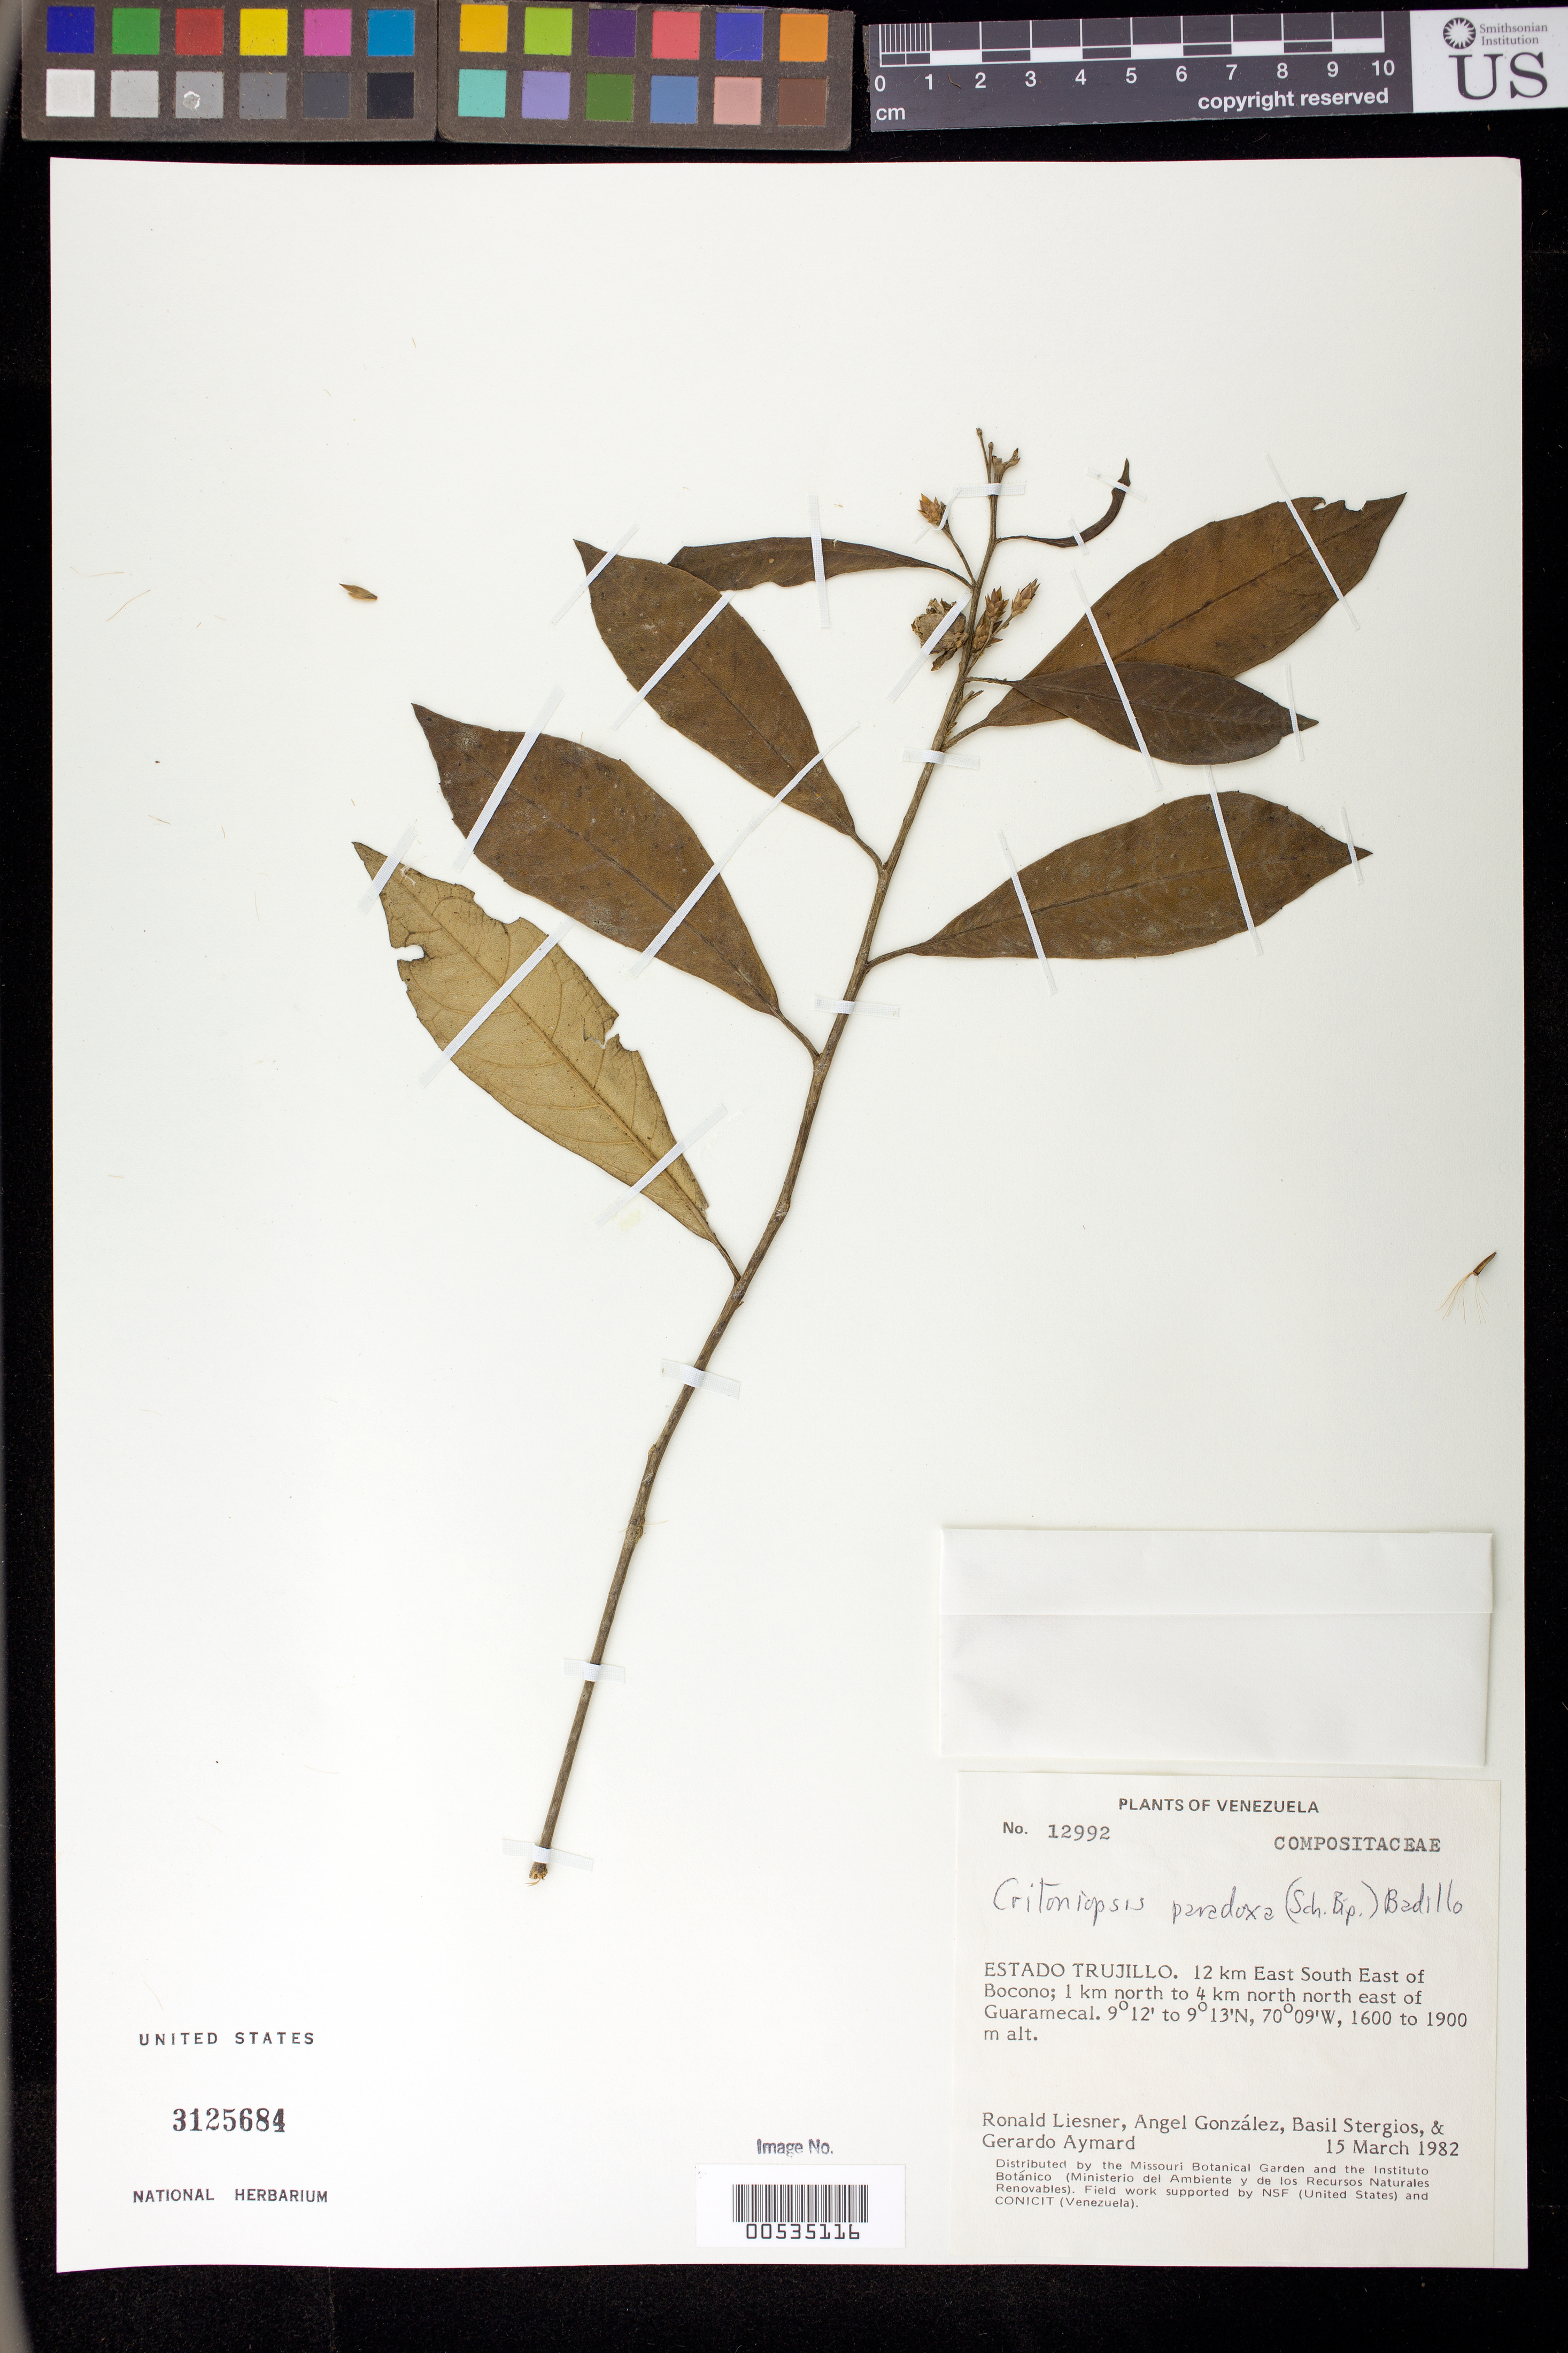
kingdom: Plantae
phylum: Tracheophyta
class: Magnoliopsida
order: Asterales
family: Asteraceae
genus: Critoniopsis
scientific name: Critoniopsis paradoxa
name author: (Sch. Bip.) V.M. Badillo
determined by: Robinson, Harold E., (US)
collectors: R. L. Liesner, A. C. González, B. G. Stergios & G. A. Aymard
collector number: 12992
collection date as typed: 15 Mar 1982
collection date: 1982-03-15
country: Venezuela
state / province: Trujillo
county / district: Boconó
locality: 12 km ESE of Boconó; 1 km N to 4 km NNE of Guaramacál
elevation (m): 1600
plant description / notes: MO, PORT, US, VEN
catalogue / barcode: US 3125684